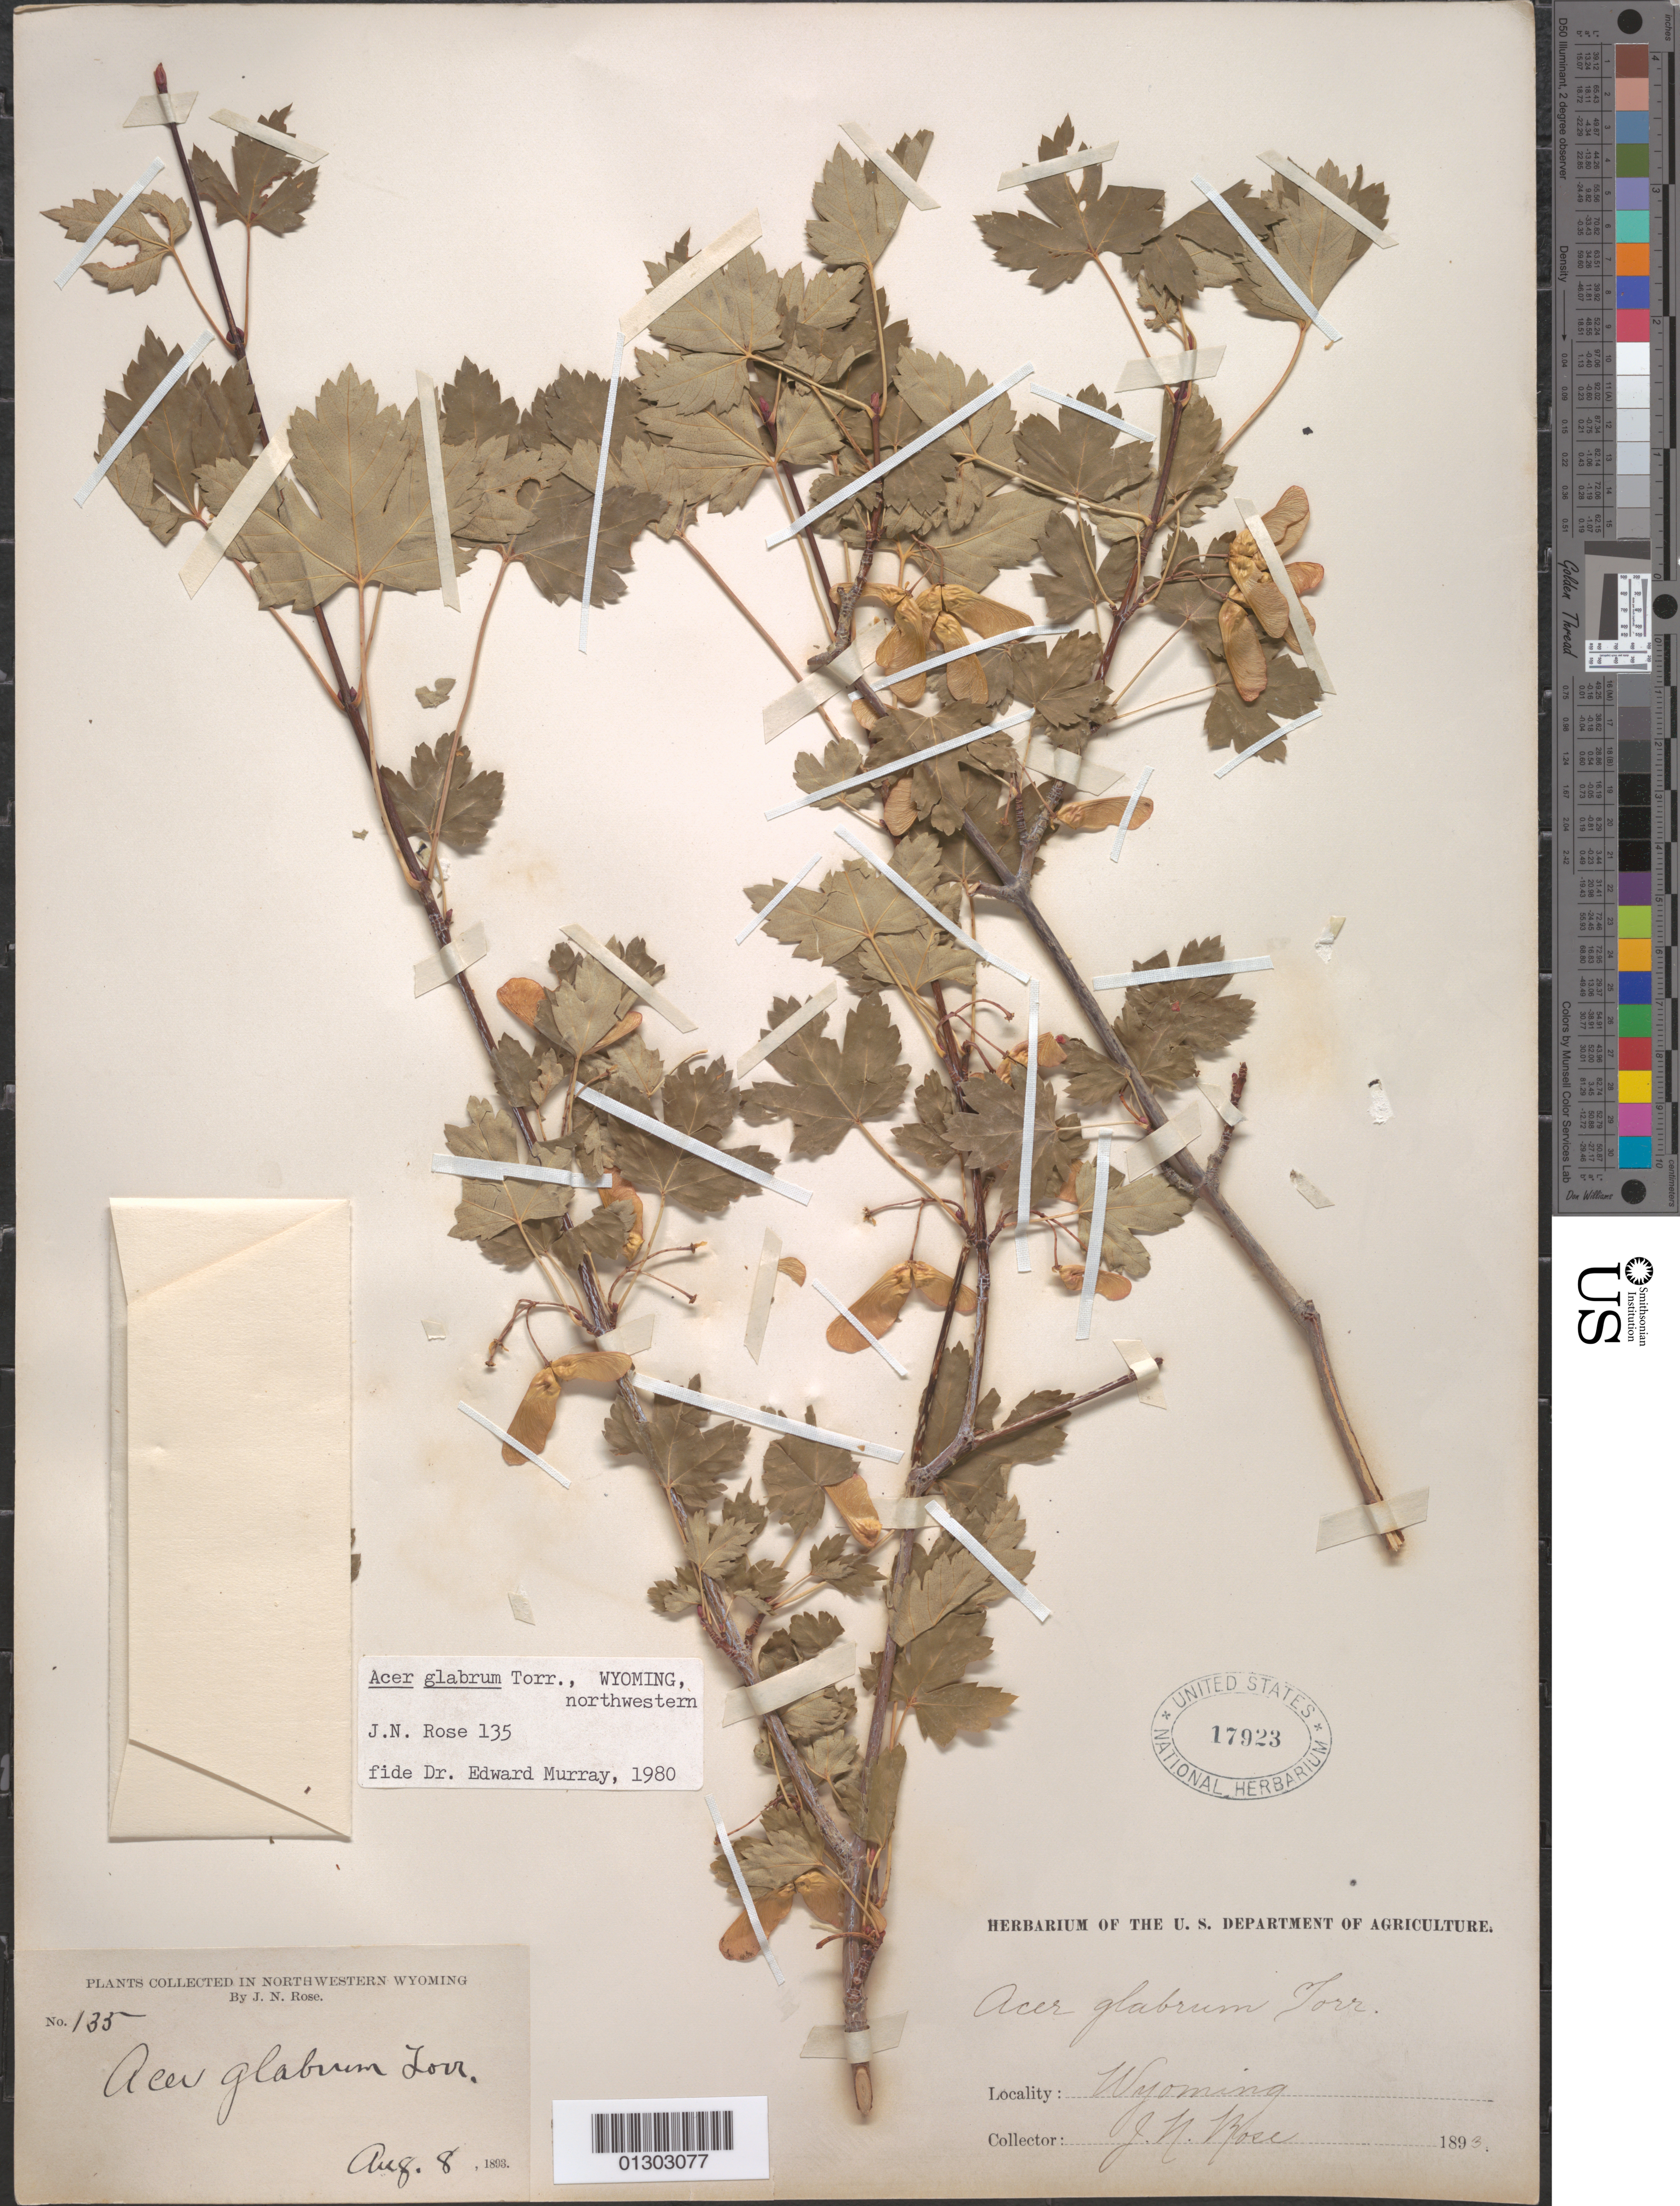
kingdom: Plantae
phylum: Tracheophyta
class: Magnoliopsida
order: Sapindales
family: Sapindaceae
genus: Acer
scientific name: Acer glabrum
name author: Torr.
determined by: Murray, Edward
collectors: J. N. Rose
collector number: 135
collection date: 1893-08-08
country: United States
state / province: Wyoming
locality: Northwestern Wyoming.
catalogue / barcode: US 17923